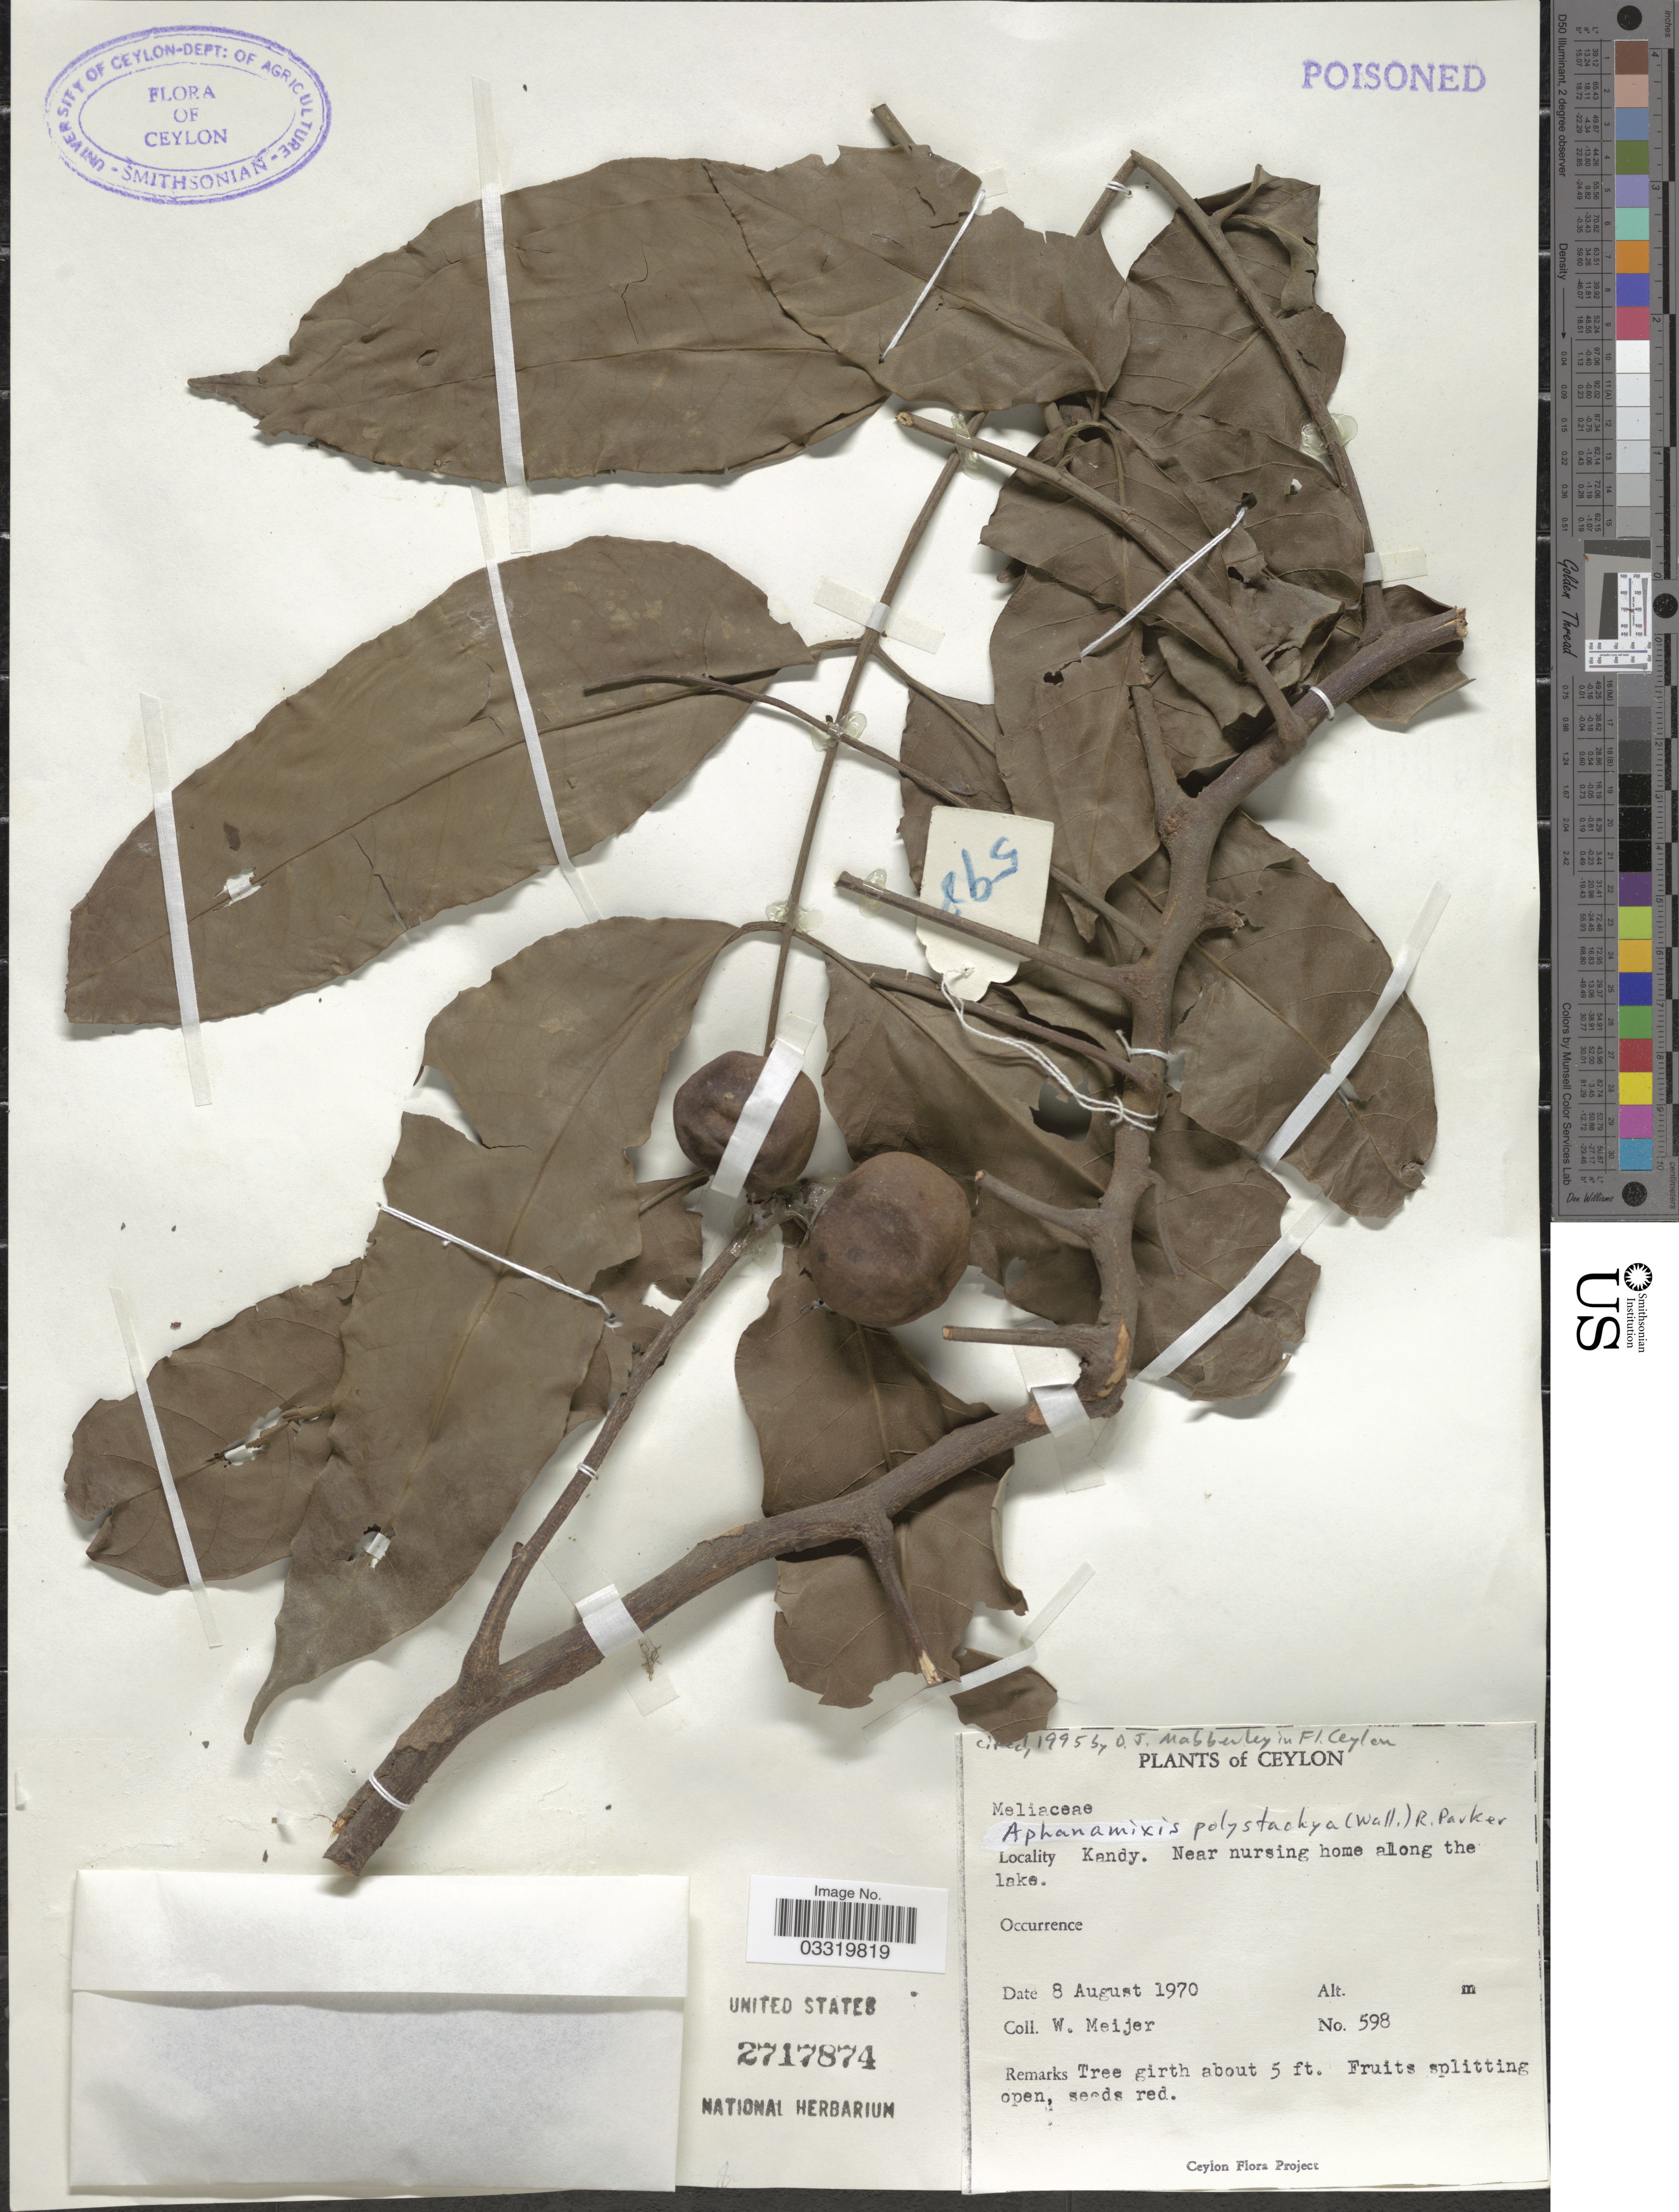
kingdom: Plantae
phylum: Tracheophyta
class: Magnoliopsida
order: Sapindales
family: Meliaceae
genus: Aphanamixis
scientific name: Aphanamixis polystachya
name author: (Wall.) R. Parker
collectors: W. Meijer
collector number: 598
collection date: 1970-08-08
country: Sri Lanka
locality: Ceylon, Kandy. Near nursing home along the lake.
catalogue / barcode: US 2717874